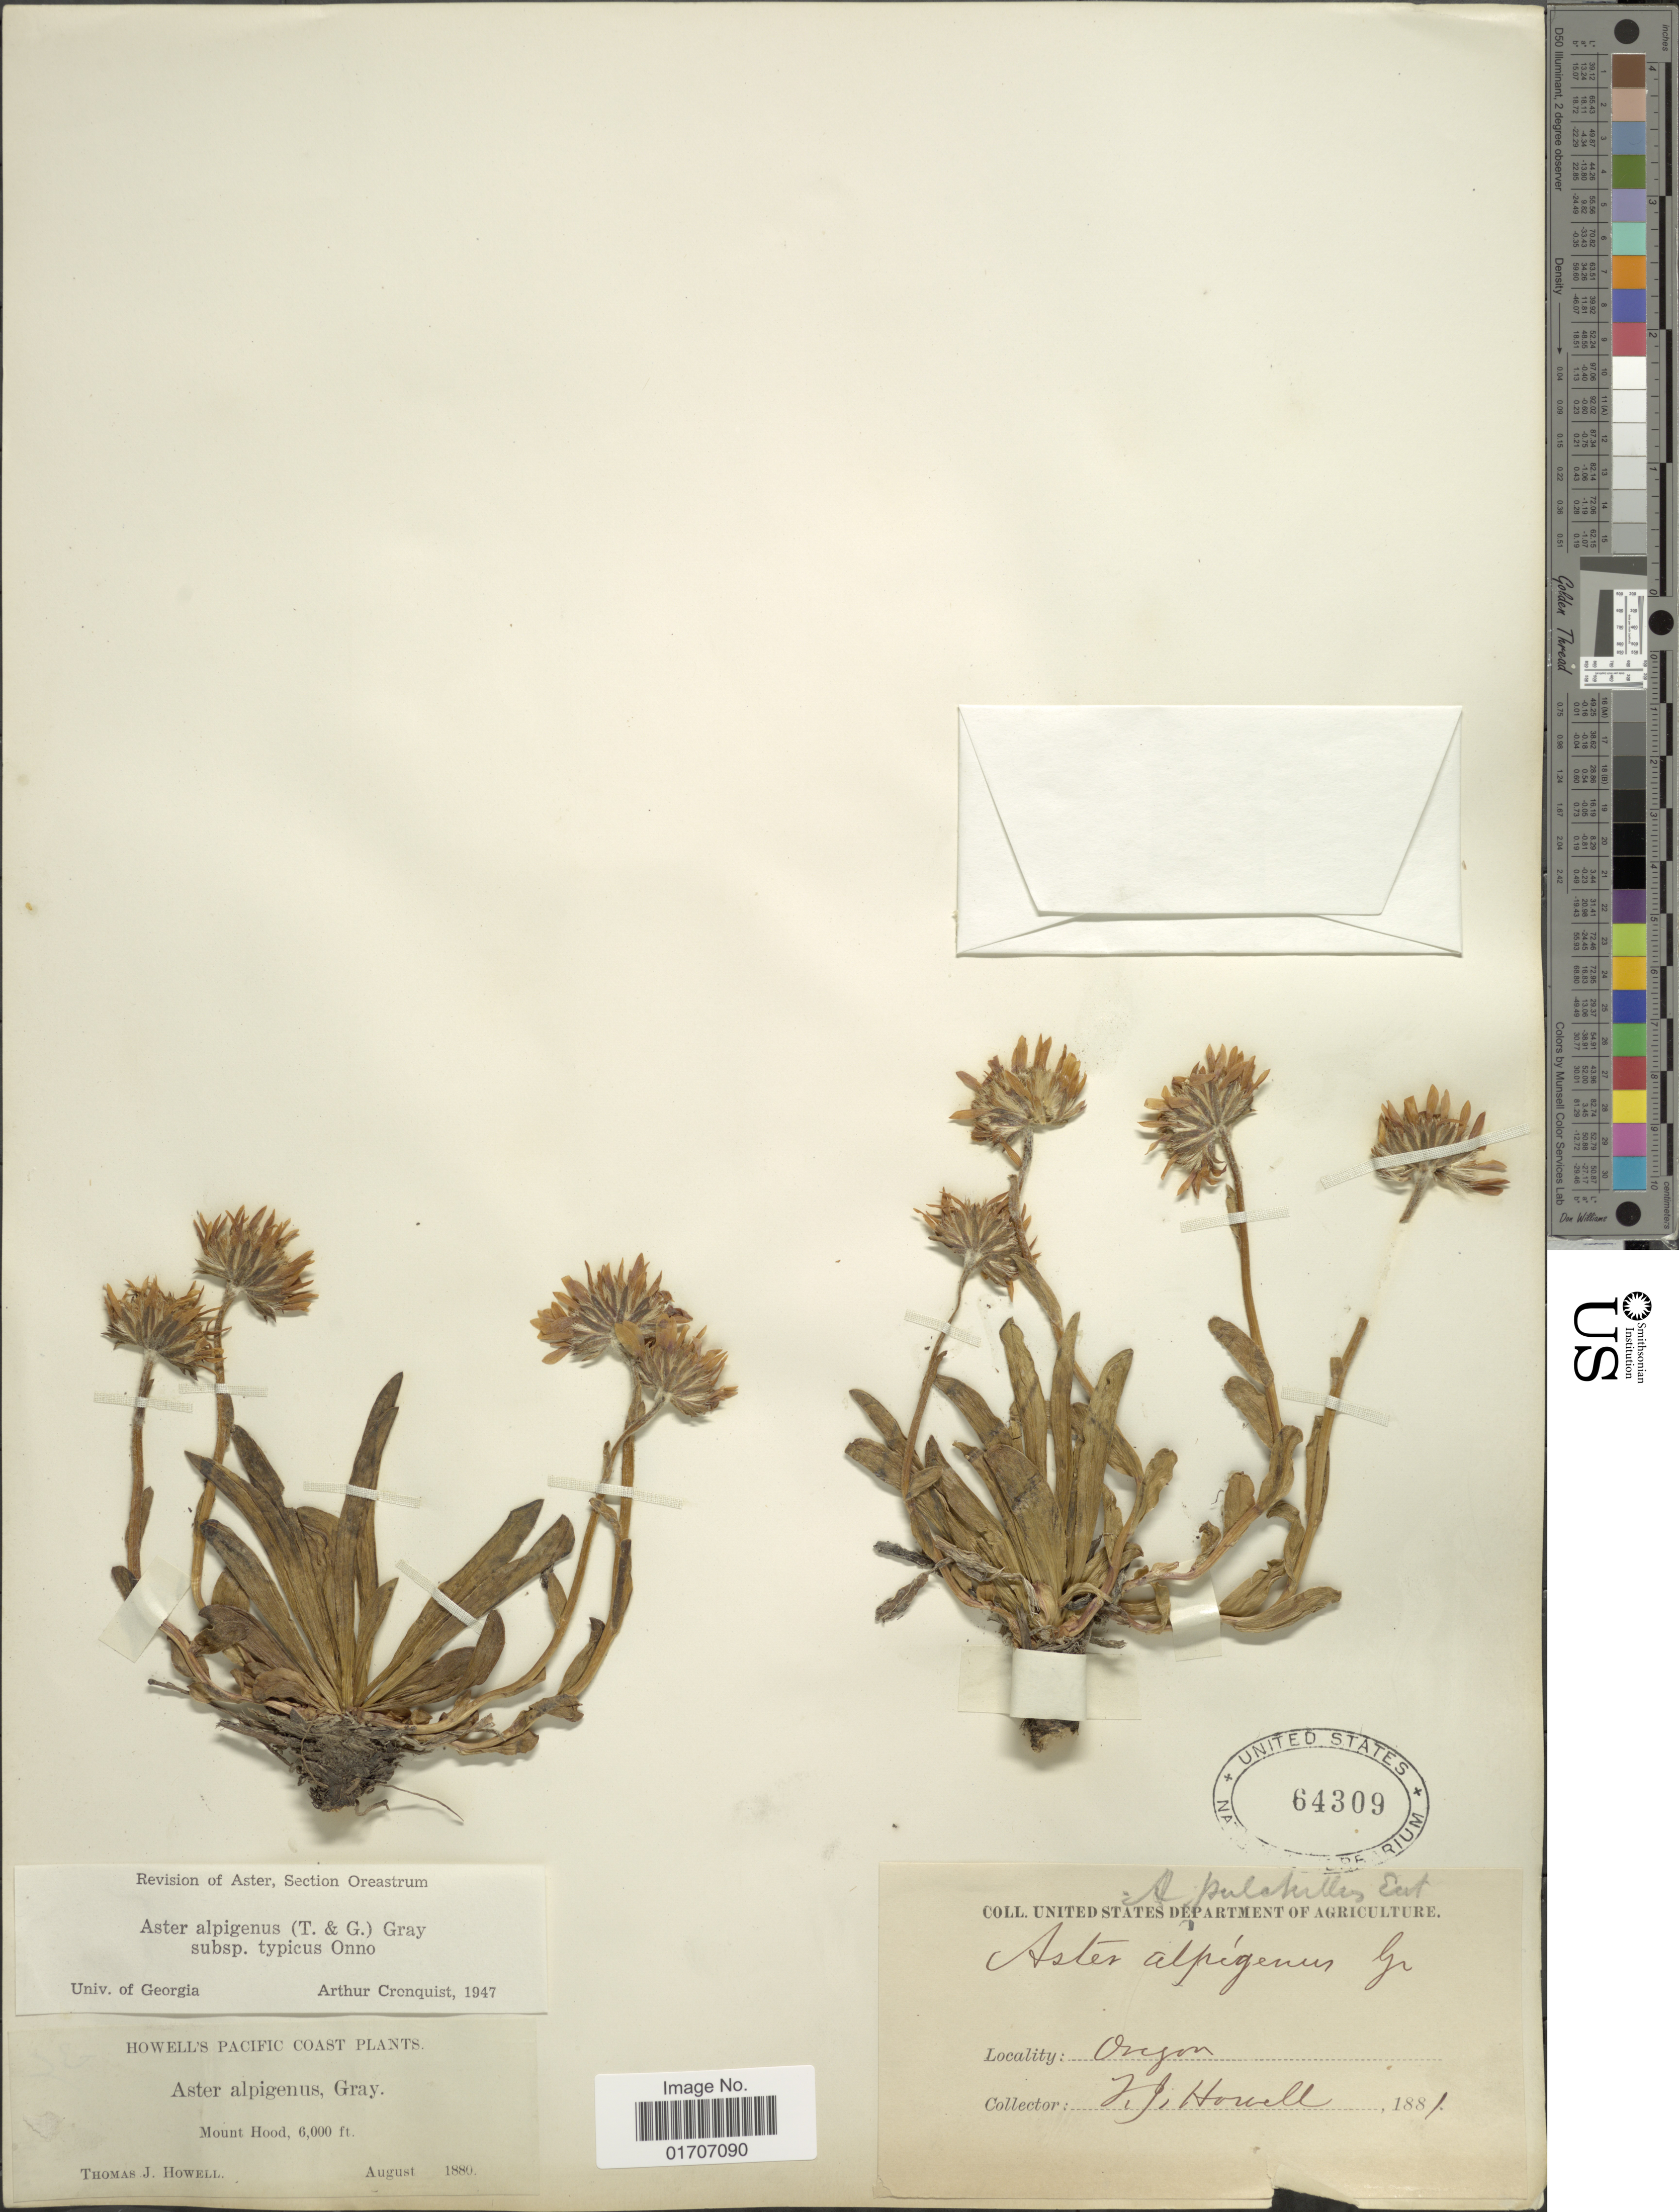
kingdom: Plantae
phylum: Tracheophyta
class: Magnoliopsida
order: Asterales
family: Asteraceae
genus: Oreostemma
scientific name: Oreostemma alpigenum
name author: (Torr. & A. Gray) Greene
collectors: T. J. Howell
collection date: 1880-08/1881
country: United States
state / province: Oregon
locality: Howell's Pacific Coast. Mount Hood.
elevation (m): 1829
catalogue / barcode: US 64309